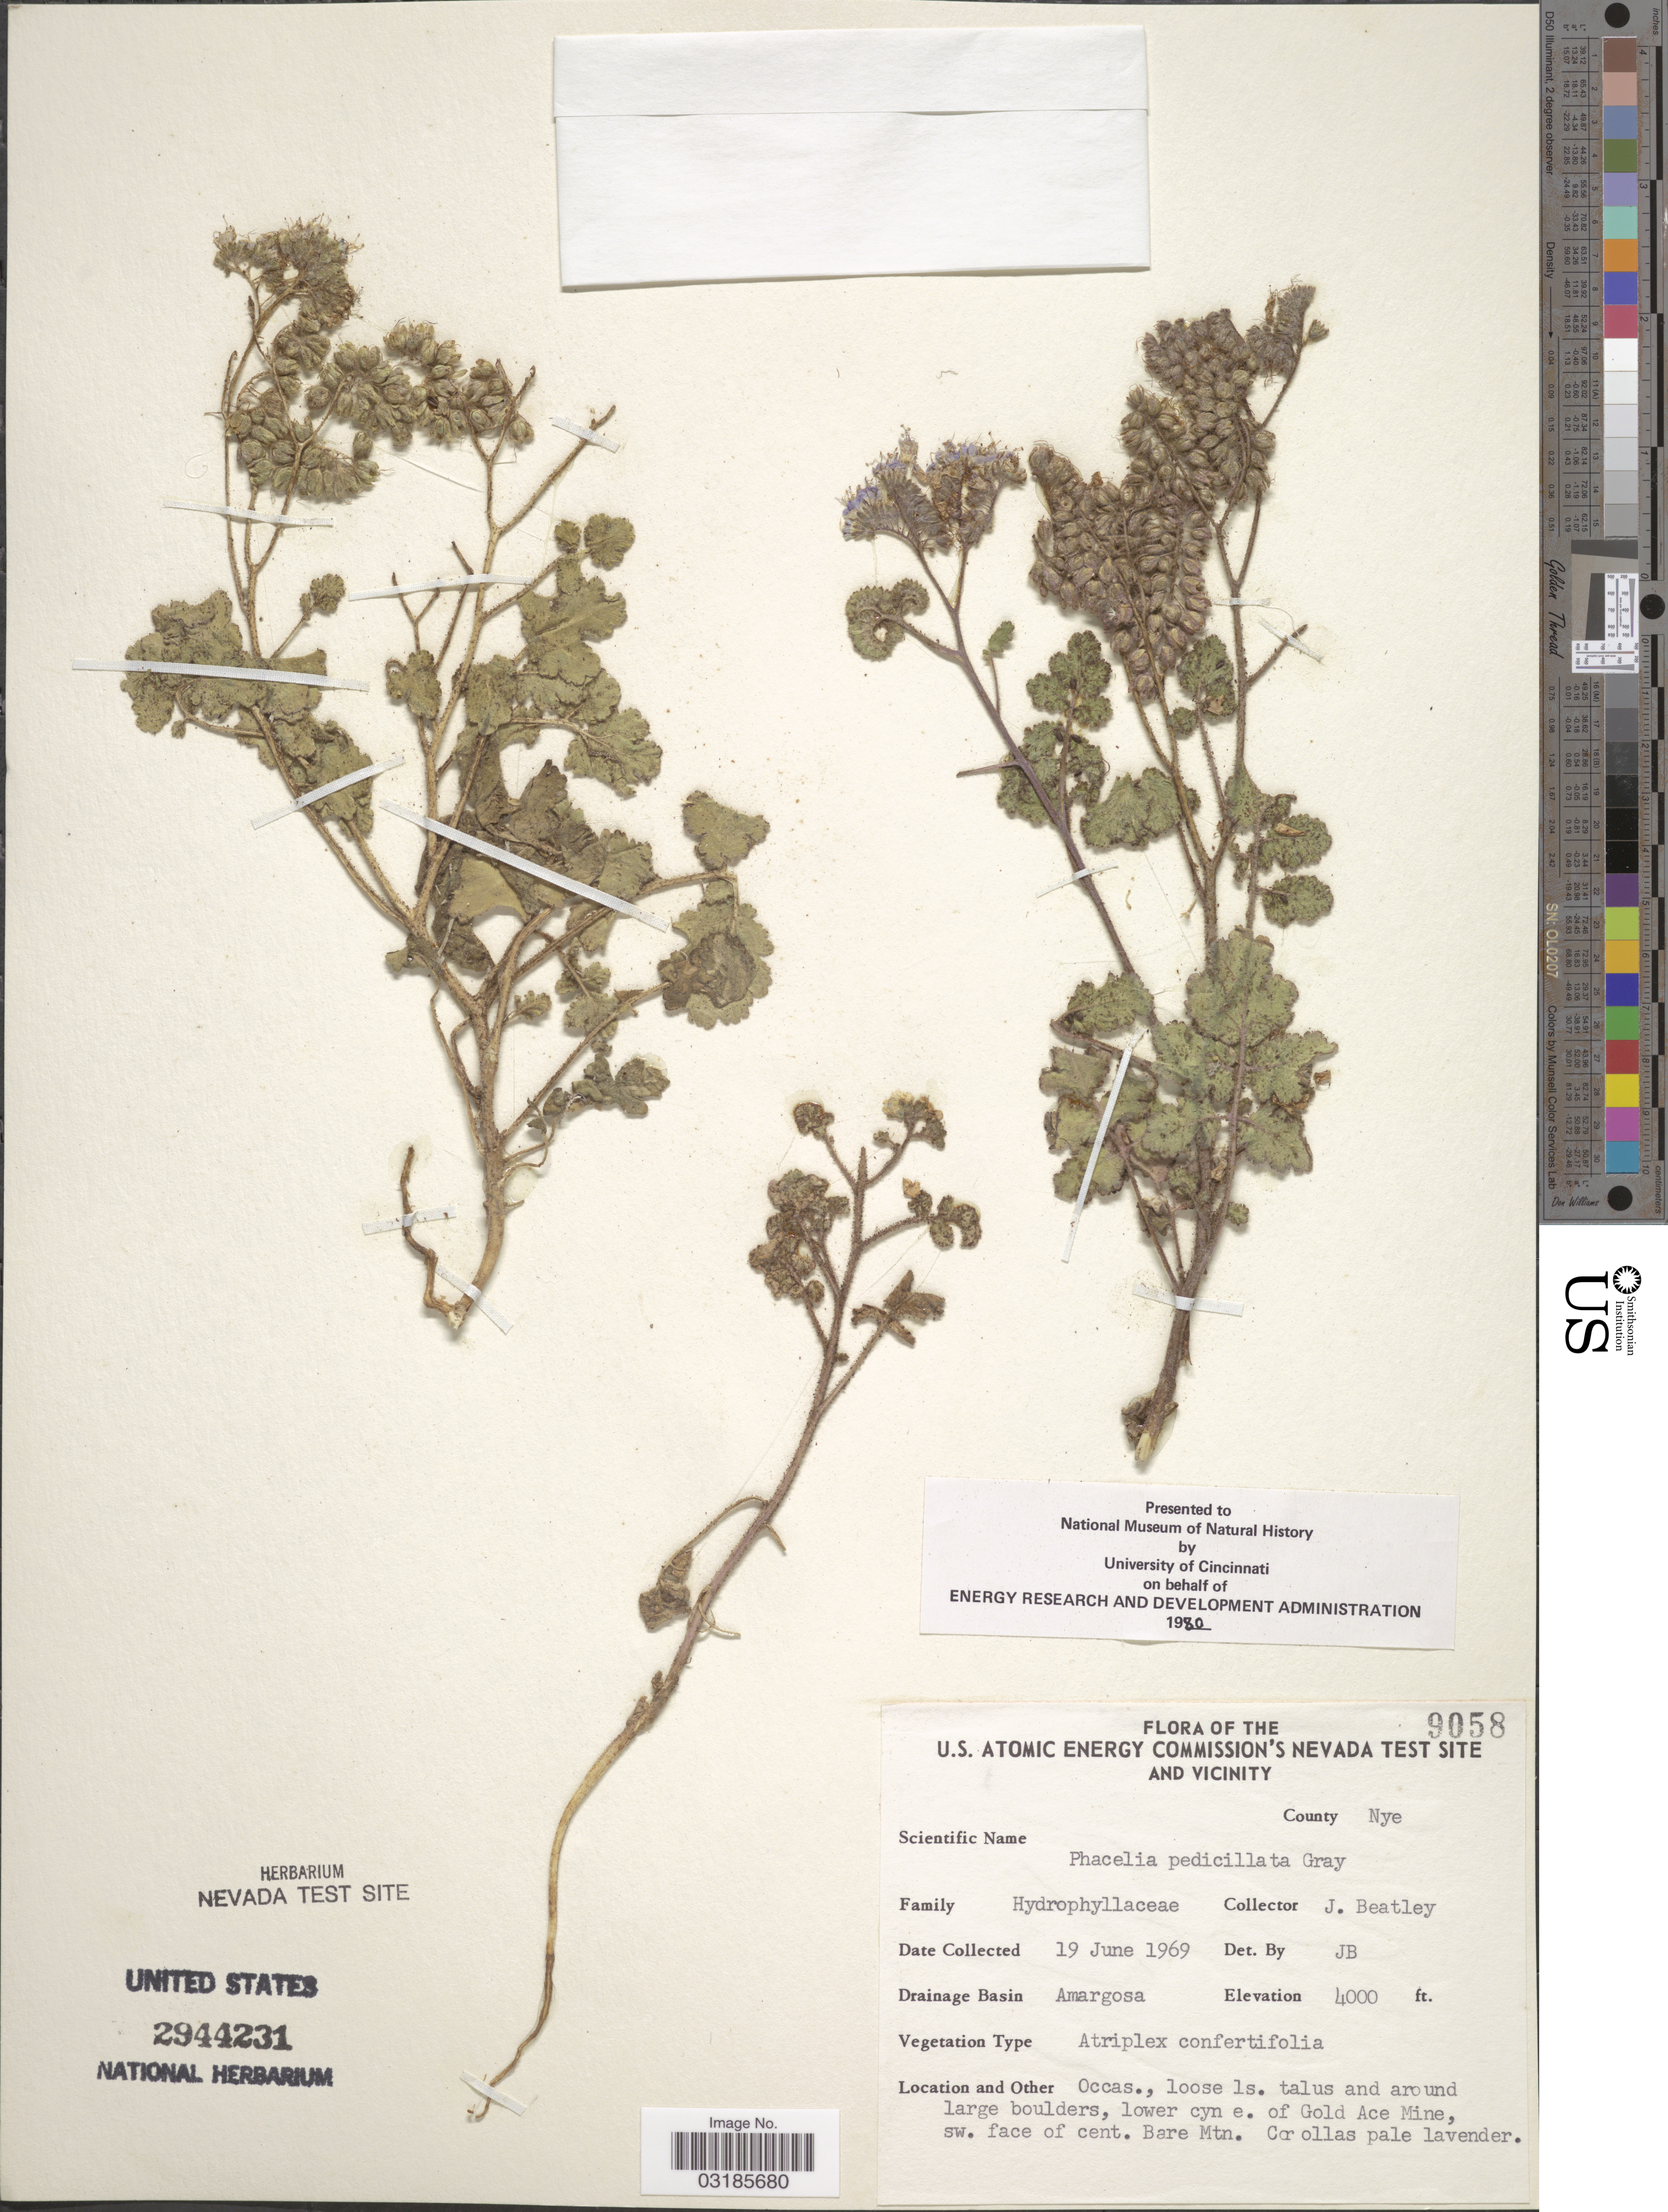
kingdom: Plantae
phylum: Tracheophyta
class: Magnoliopsida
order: Boraginales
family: Hydrophyllaceae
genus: Phacelia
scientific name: Phacelia pedicellata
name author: A. Gray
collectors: J. C. Beatley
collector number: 9058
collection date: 1969-06-19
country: United States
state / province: Nevada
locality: The U.S. Atomic Energy Commission's Nevada test site and vicinity. County Nye. Drainage Basin Amargosa. Occas., loos ls. talus and around large boulders, lower cyn e. of Gold Ace Mine, sw. face of cent. Bare Mtn.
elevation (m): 1219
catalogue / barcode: US 2944231